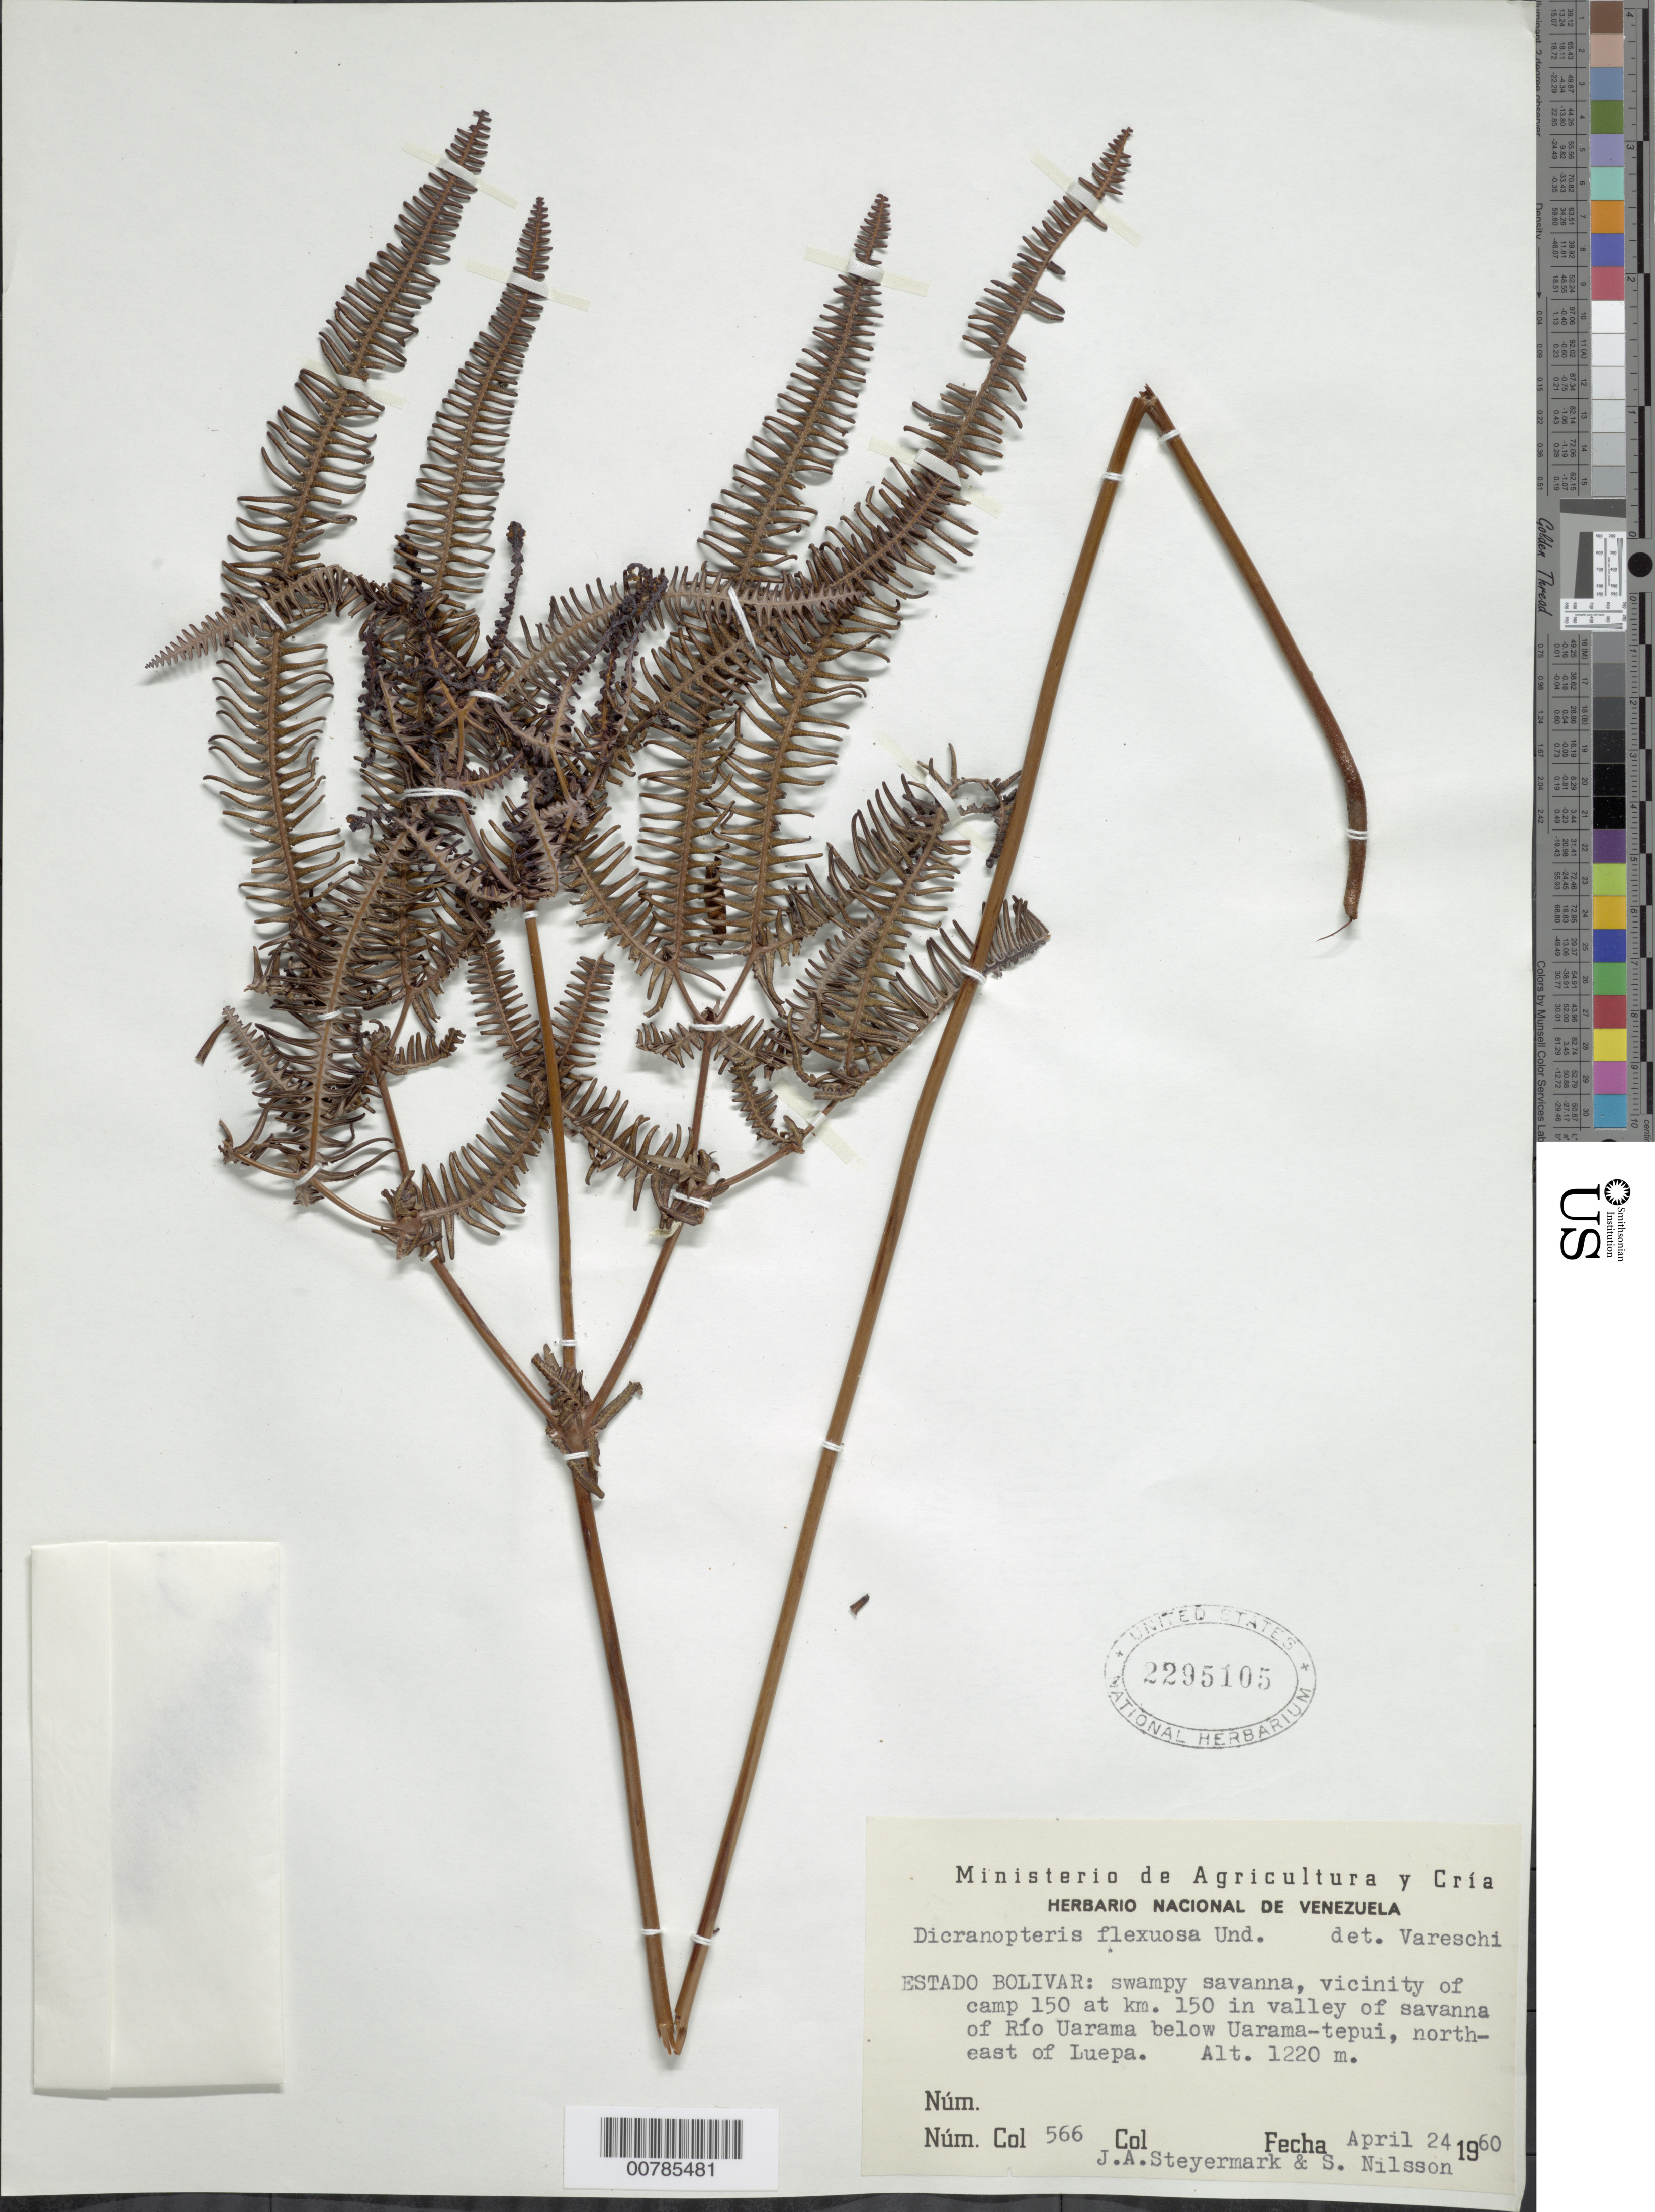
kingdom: Plantae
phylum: Tracheophyta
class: Polypodiopsida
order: Gleicheniales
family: Gleicheniaceae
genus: Dicranopteris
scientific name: Dicranopteris flexuosa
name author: (Schrad.) Underw.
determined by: Vareschi, Volkmar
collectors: J. Steyermark & S. Nilsson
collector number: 60 566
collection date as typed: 24-Apr-60 to 25-Apr-60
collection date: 1960-04-24/1960-04-25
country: Venezuela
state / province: Bolívar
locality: Río Uarama, below Uarama-tepuí, NE of Luepa, vic. of road campamento 150 at km 150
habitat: Swampy savanna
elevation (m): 1220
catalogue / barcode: US 2295105